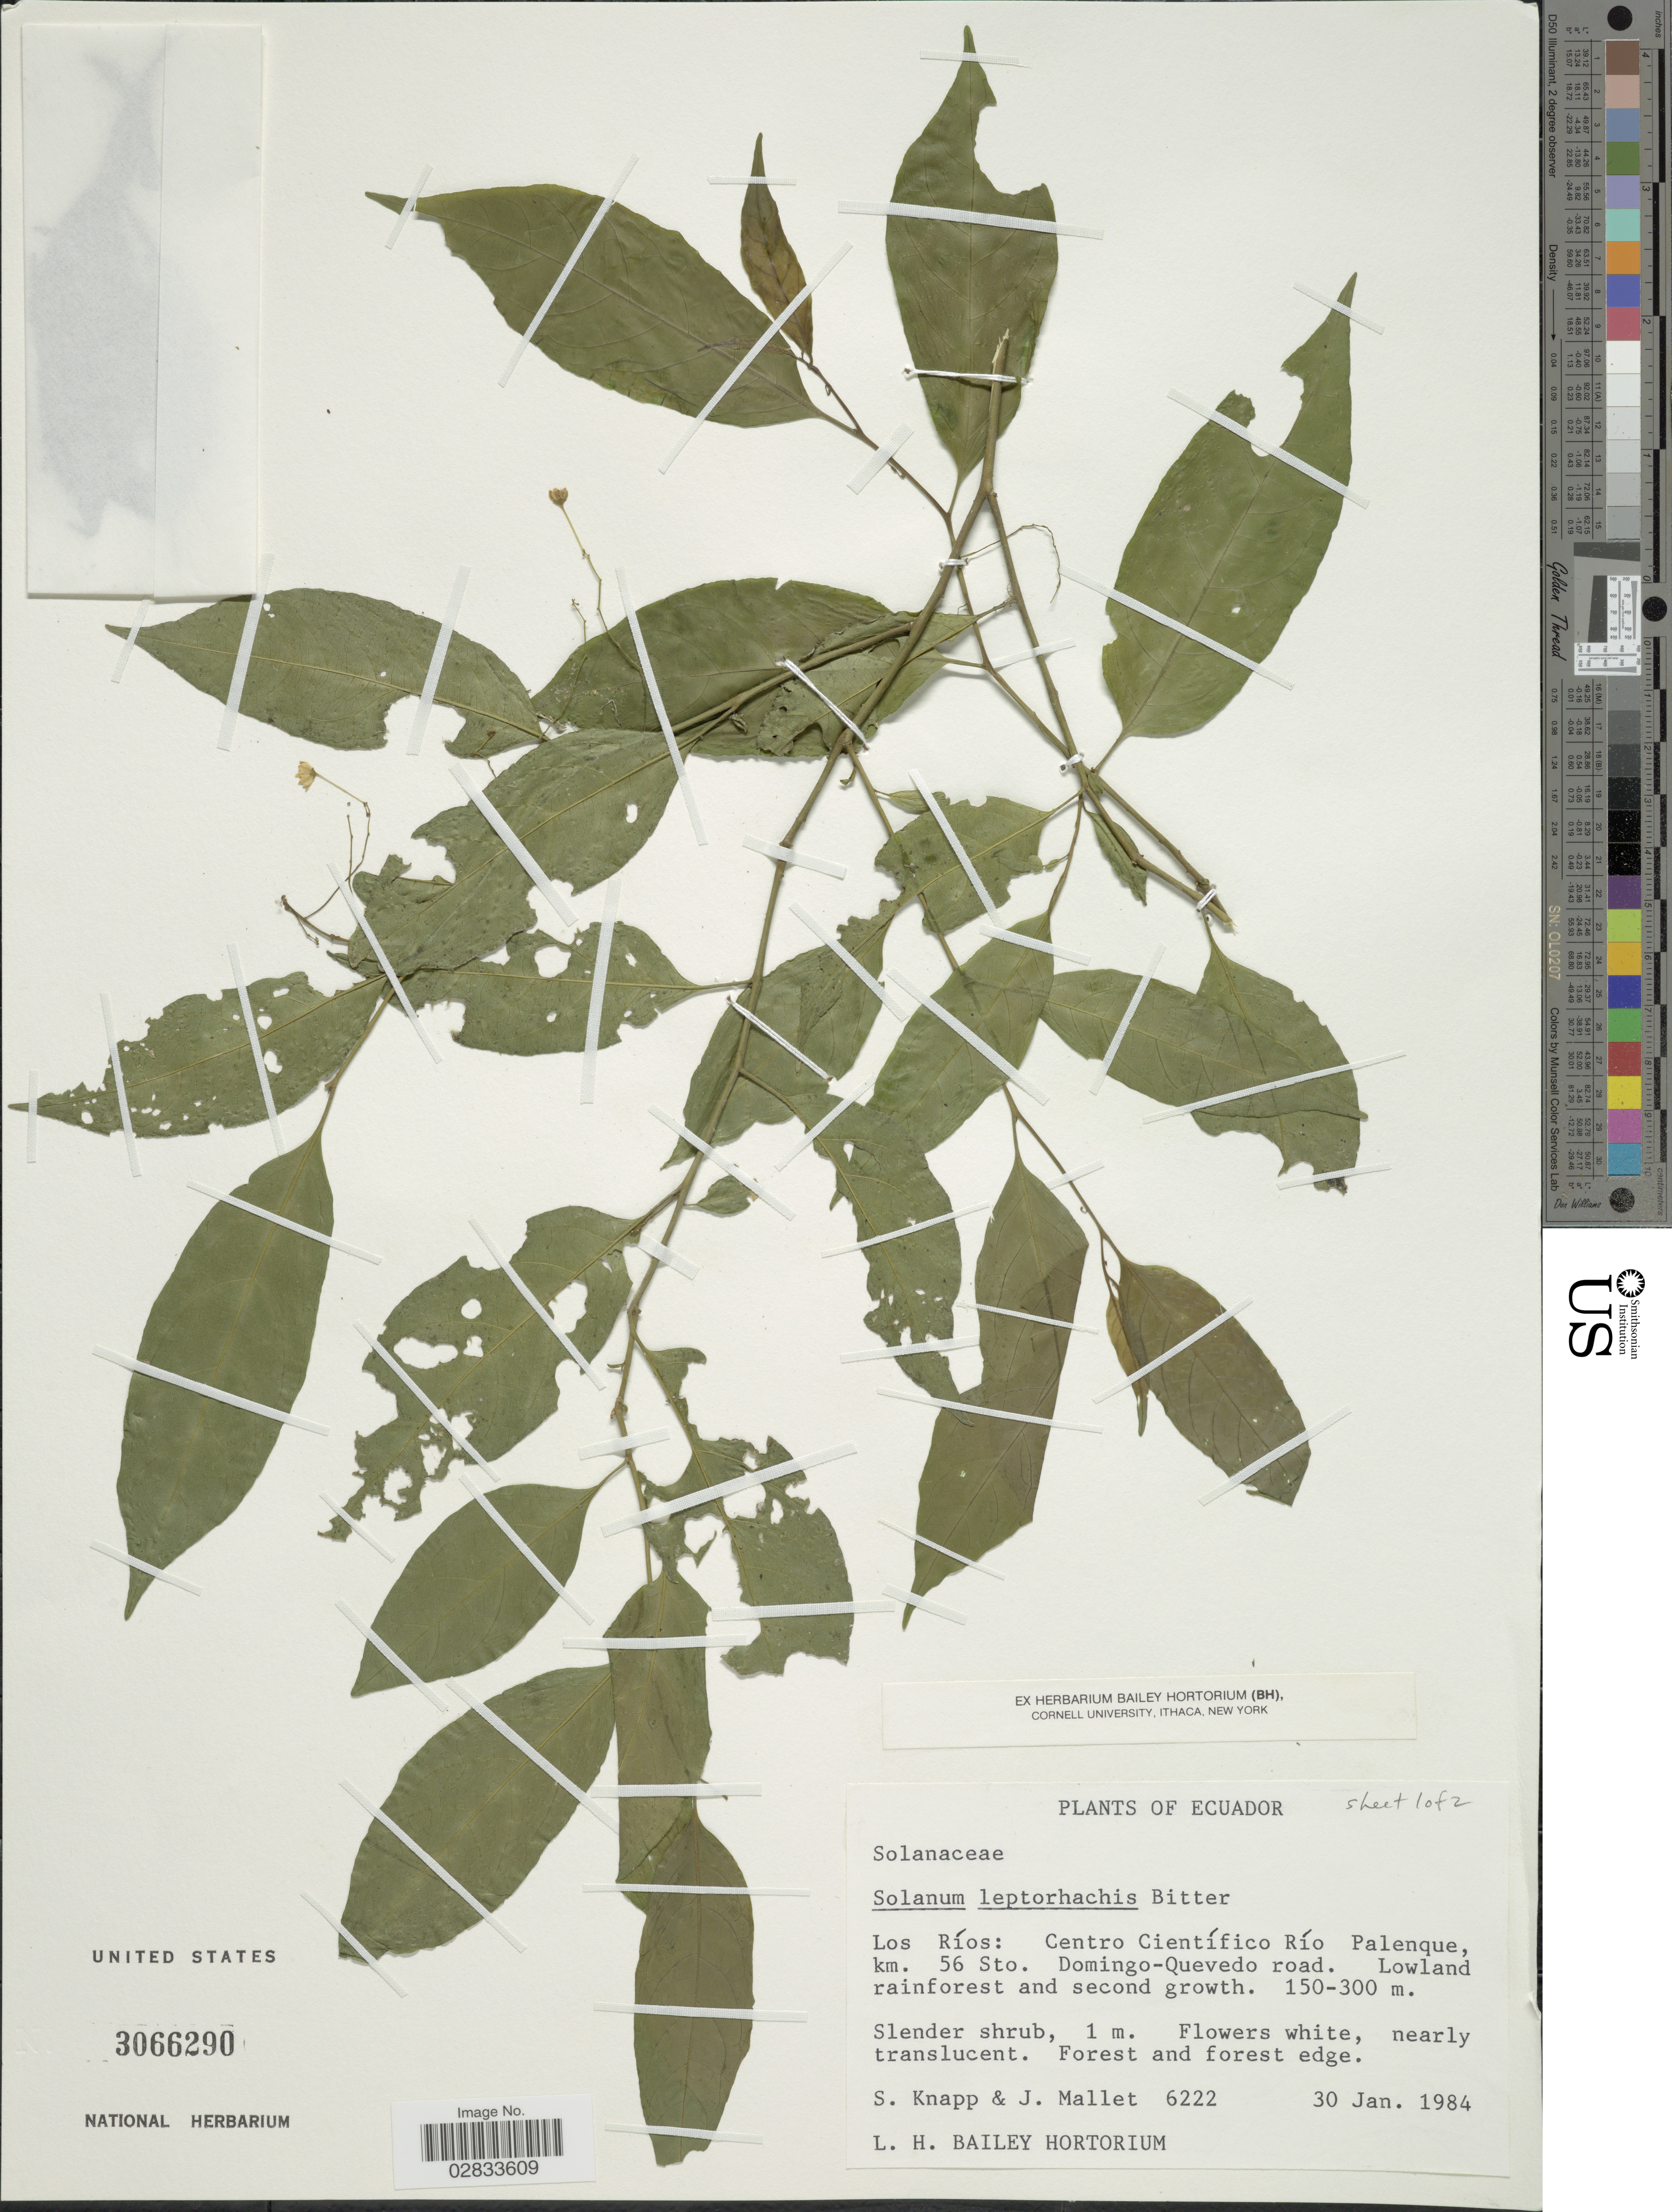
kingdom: Plantae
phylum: Tracheophyta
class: Magnoliopsida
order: Solanales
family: Solanaceae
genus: Solanum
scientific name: Solanum leptorhachis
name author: Bitter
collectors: S. Knapp & J. Mallet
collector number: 6222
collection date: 1984-01-30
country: Ecuador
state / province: Los Ríos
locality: Centro Científico Río Palenque, km. 56 Sto. Domingo-Quevedo road.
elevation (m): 150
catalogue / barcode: US 3066290